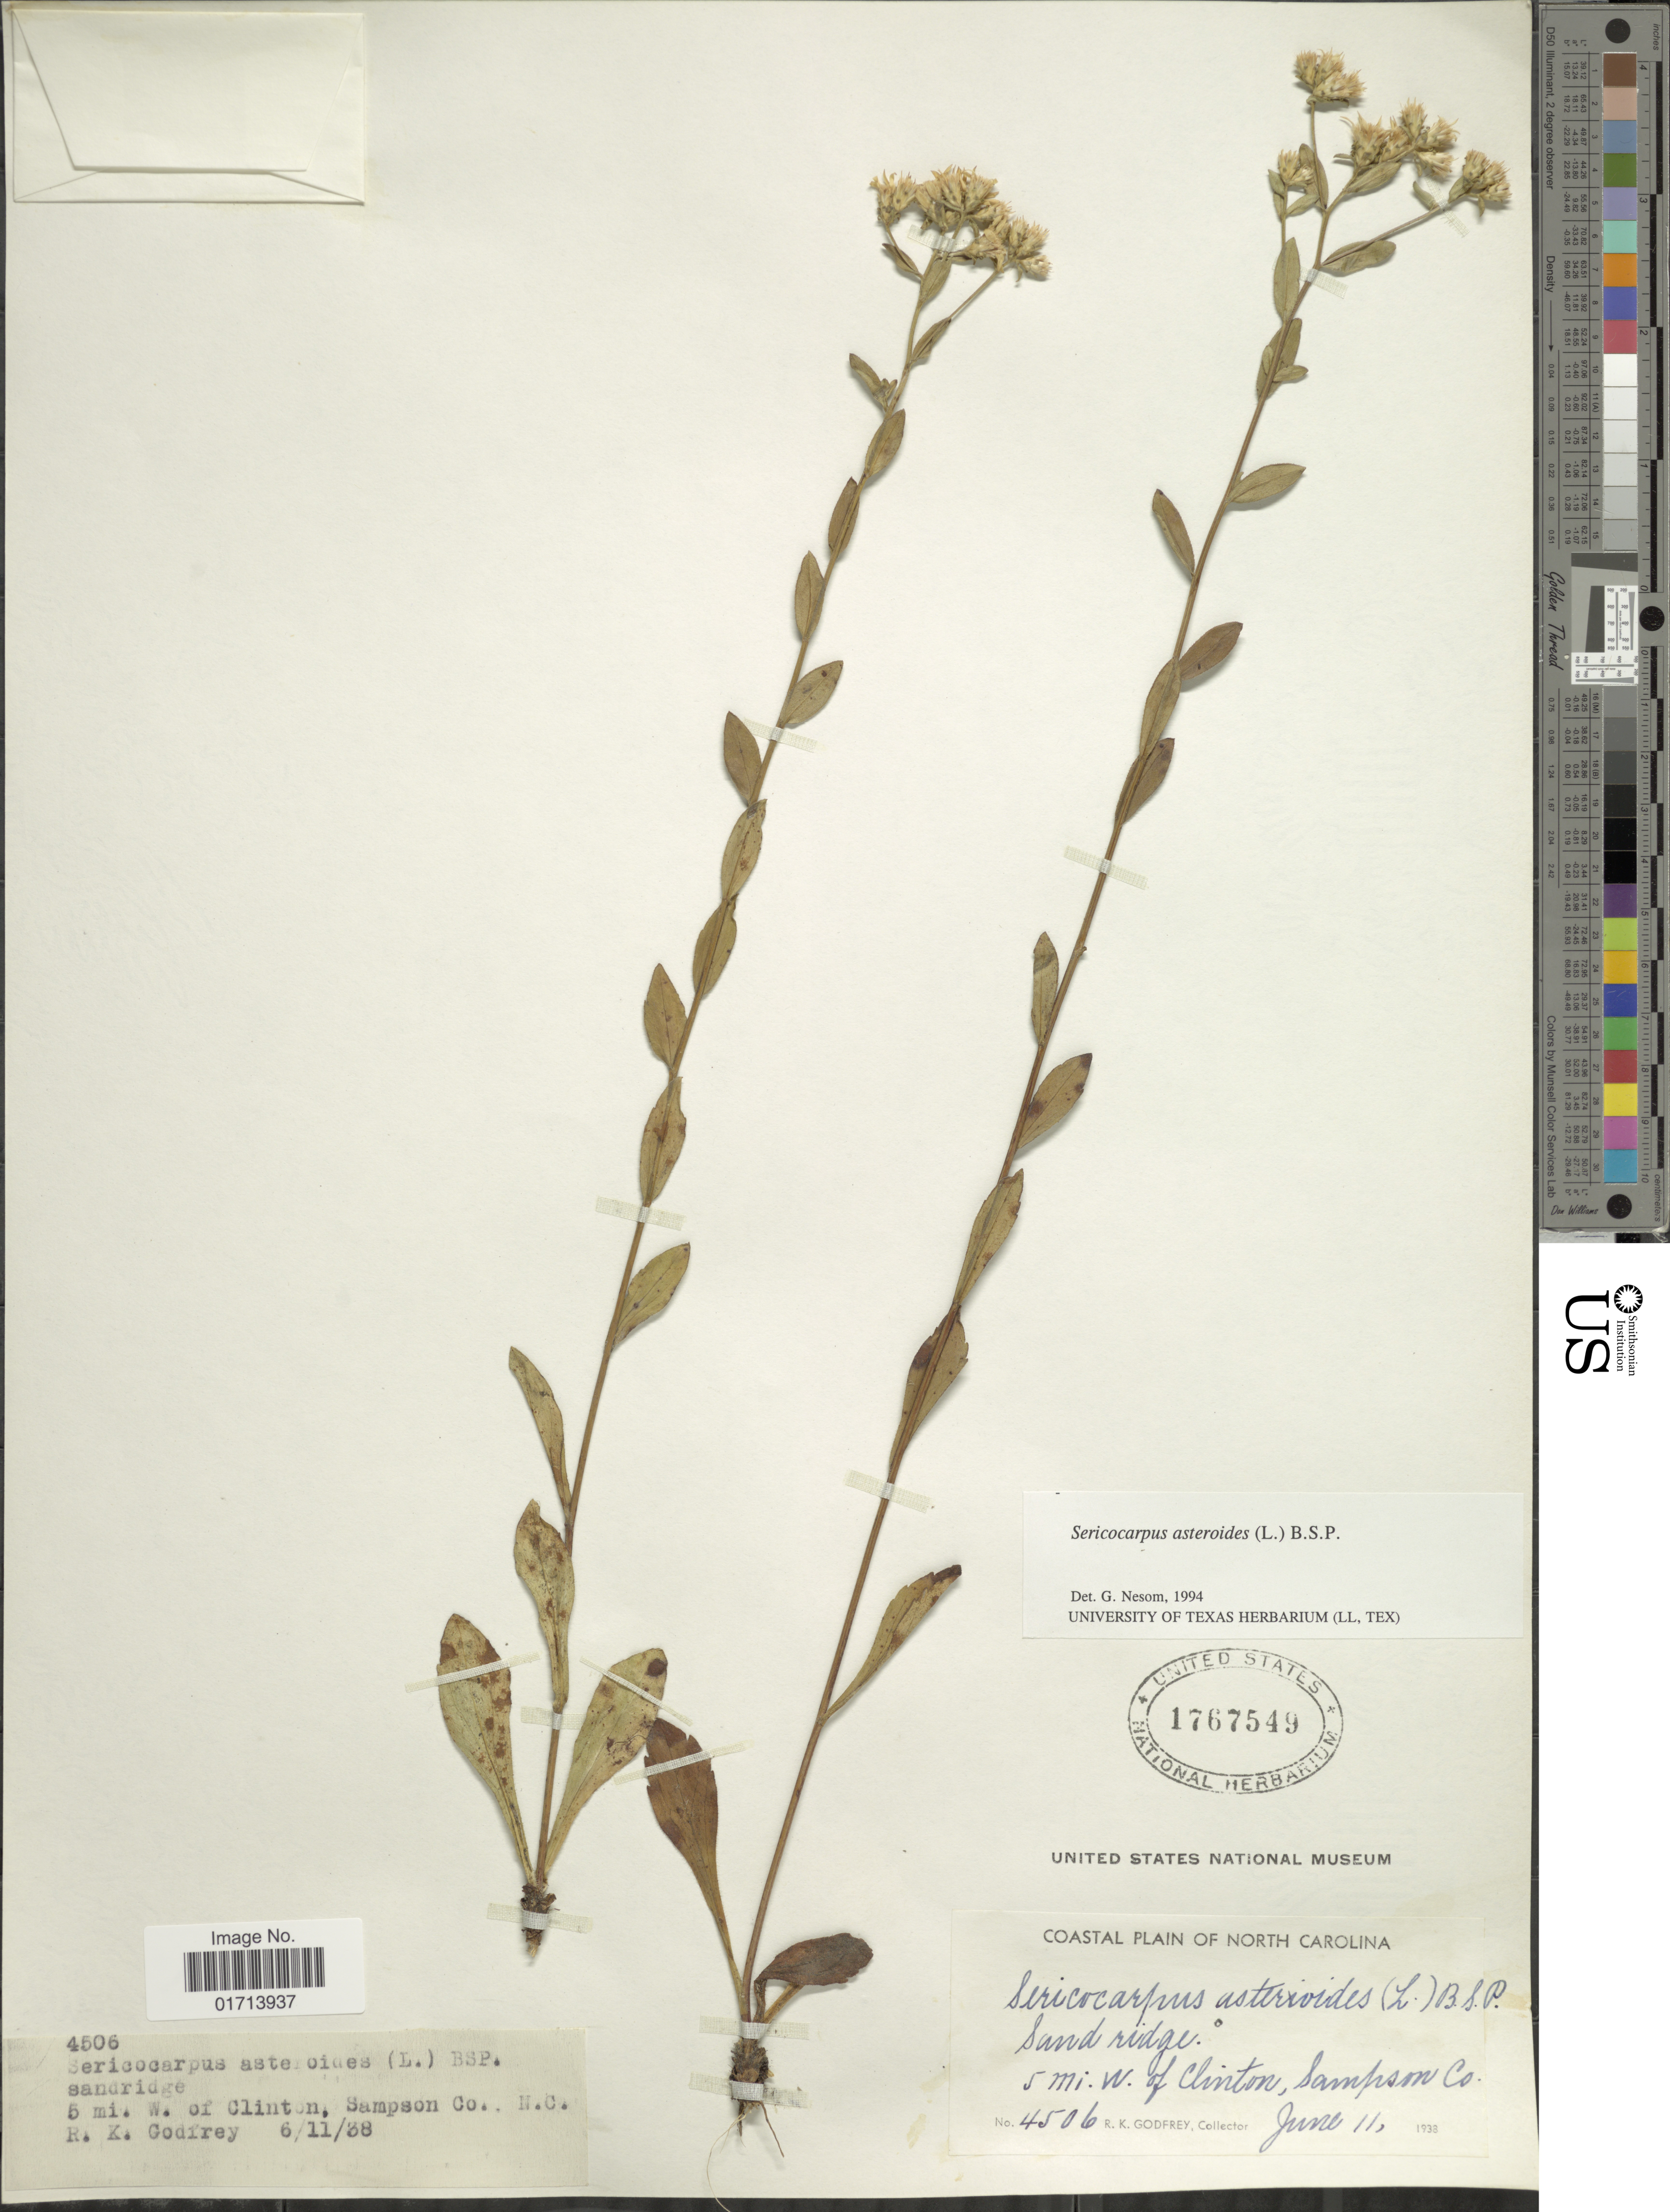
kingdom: Plantae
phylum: Tracheophyta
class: Magnoliopsida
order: Asterales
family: Asteraceae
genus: Sericocarpus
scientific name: Sericocarpus asteroides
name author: (L.) Britton, Stearns & Poggenb.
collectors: R. K. Godfrey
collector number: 4506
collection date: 1938-06-11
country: United States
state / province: North Carolina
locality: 5 mi. W of Clinton, Sampson Co.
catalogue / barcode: US 1767549